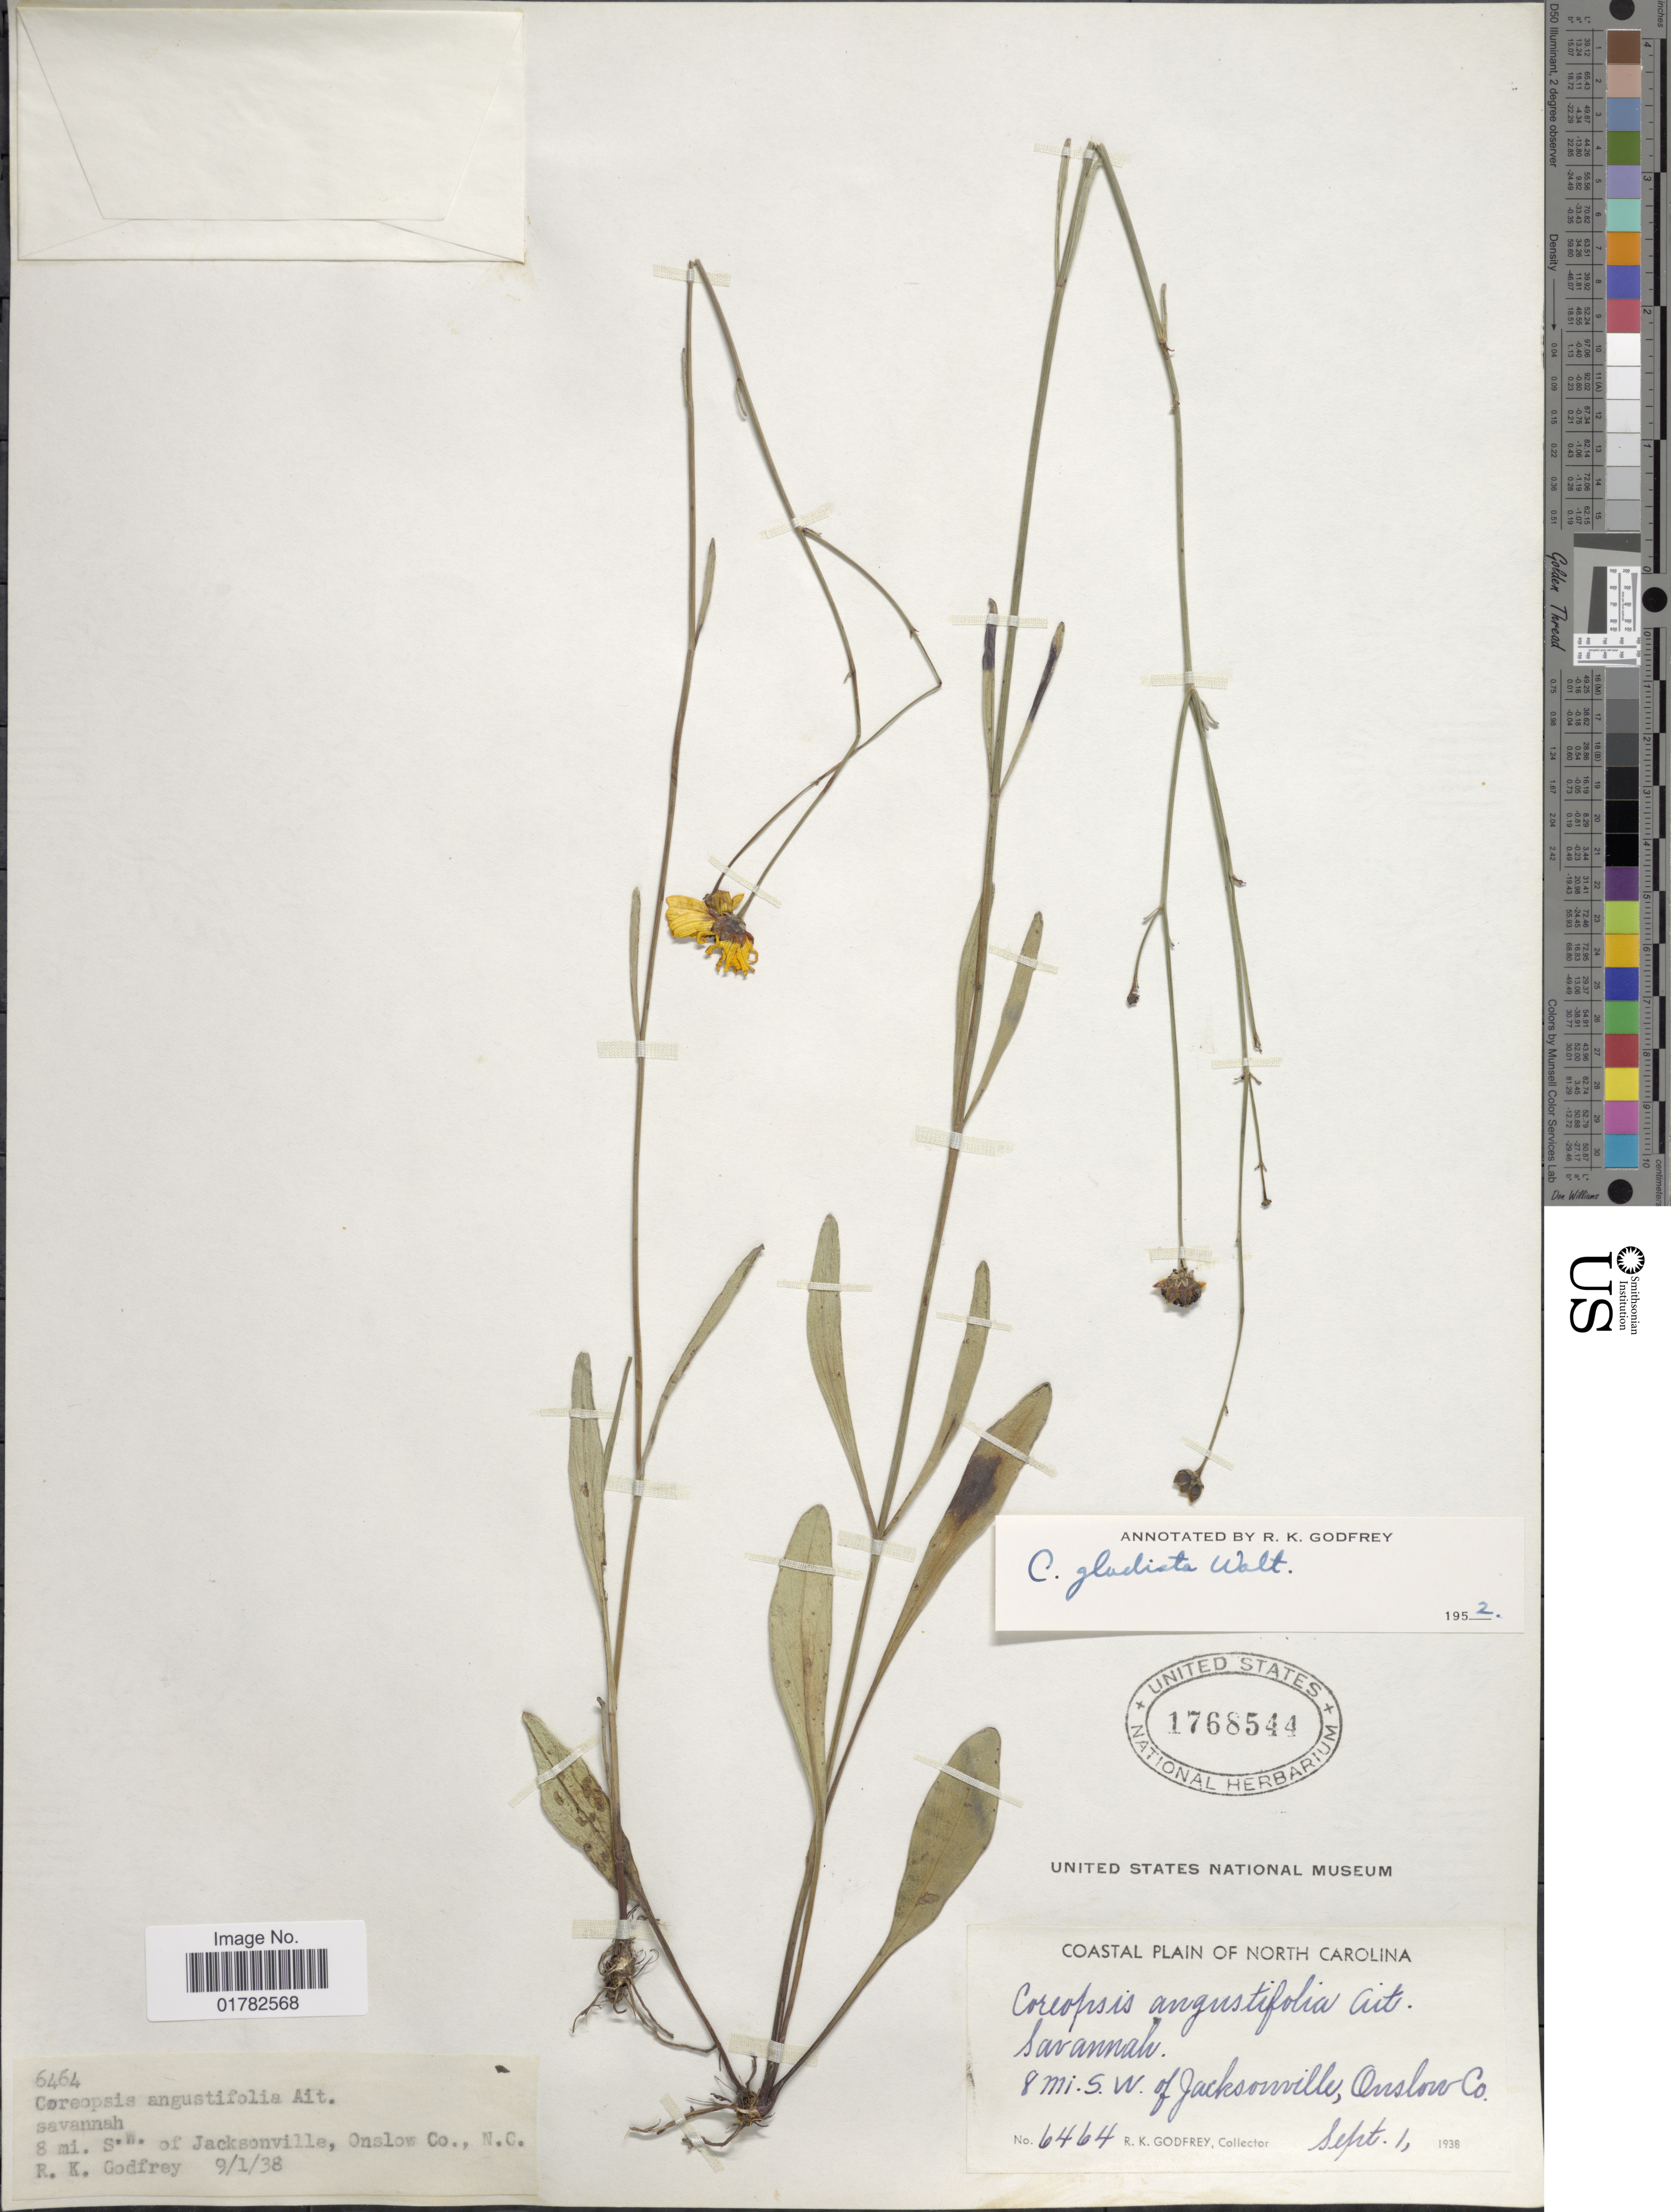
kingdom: Plantae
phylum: Tracheophyta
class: Magnoliopsida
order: Asterales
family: Asteraceae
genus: Coreopsis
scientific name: Coreopsis gladiata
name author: Walter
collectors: R. K. Godfrey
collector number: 6464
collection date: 1938-09-01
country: United States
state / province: North Carolina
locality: Coastal Plain, Savannah, 8 mi. S.W. of Jacksonville, Onslow Co.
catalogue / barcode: US 1768544